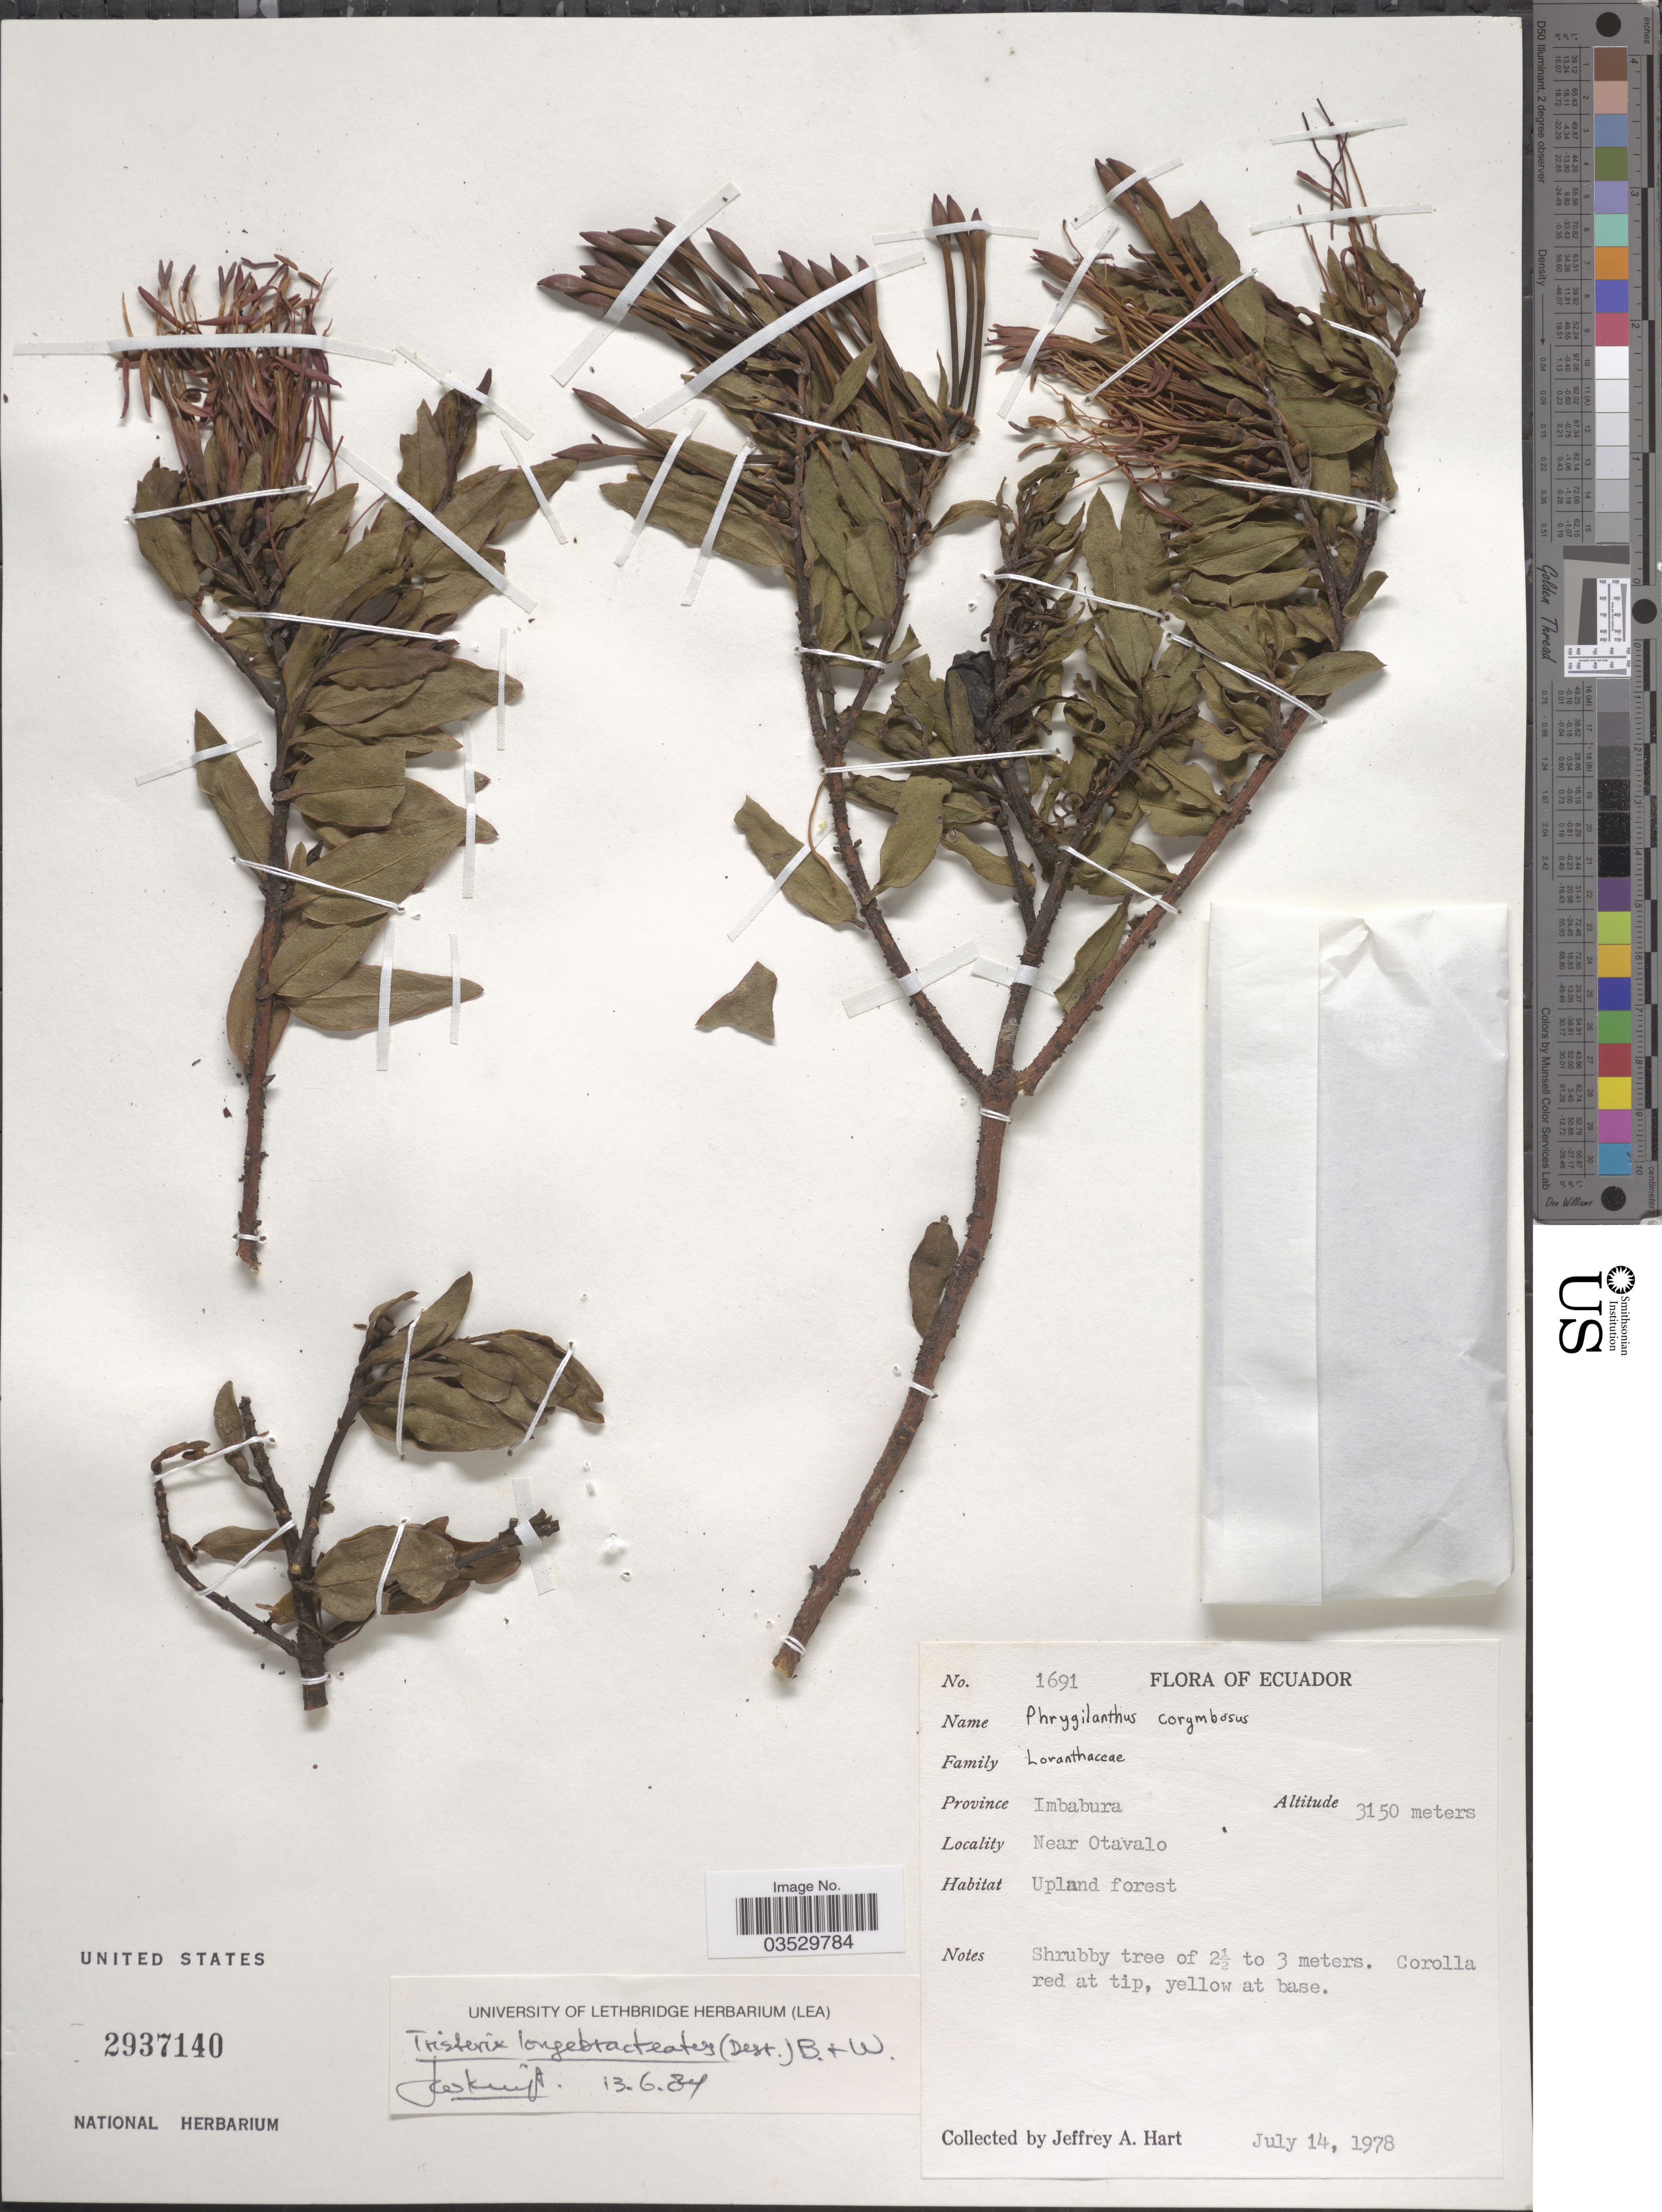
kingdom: Plantae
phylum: Tracheophyta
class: Magnoliopsida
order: Santalales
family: Loranthaceae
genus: Tristerix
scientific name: Tristerix longebracteatus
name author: (Desr.) Bart. & Wiens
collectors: J. A. Hart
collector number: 1691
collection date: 1978-07-14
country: Ecuador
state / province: Imbabura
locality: Near Otavalo.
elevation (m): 3150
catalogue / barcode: US 2937140